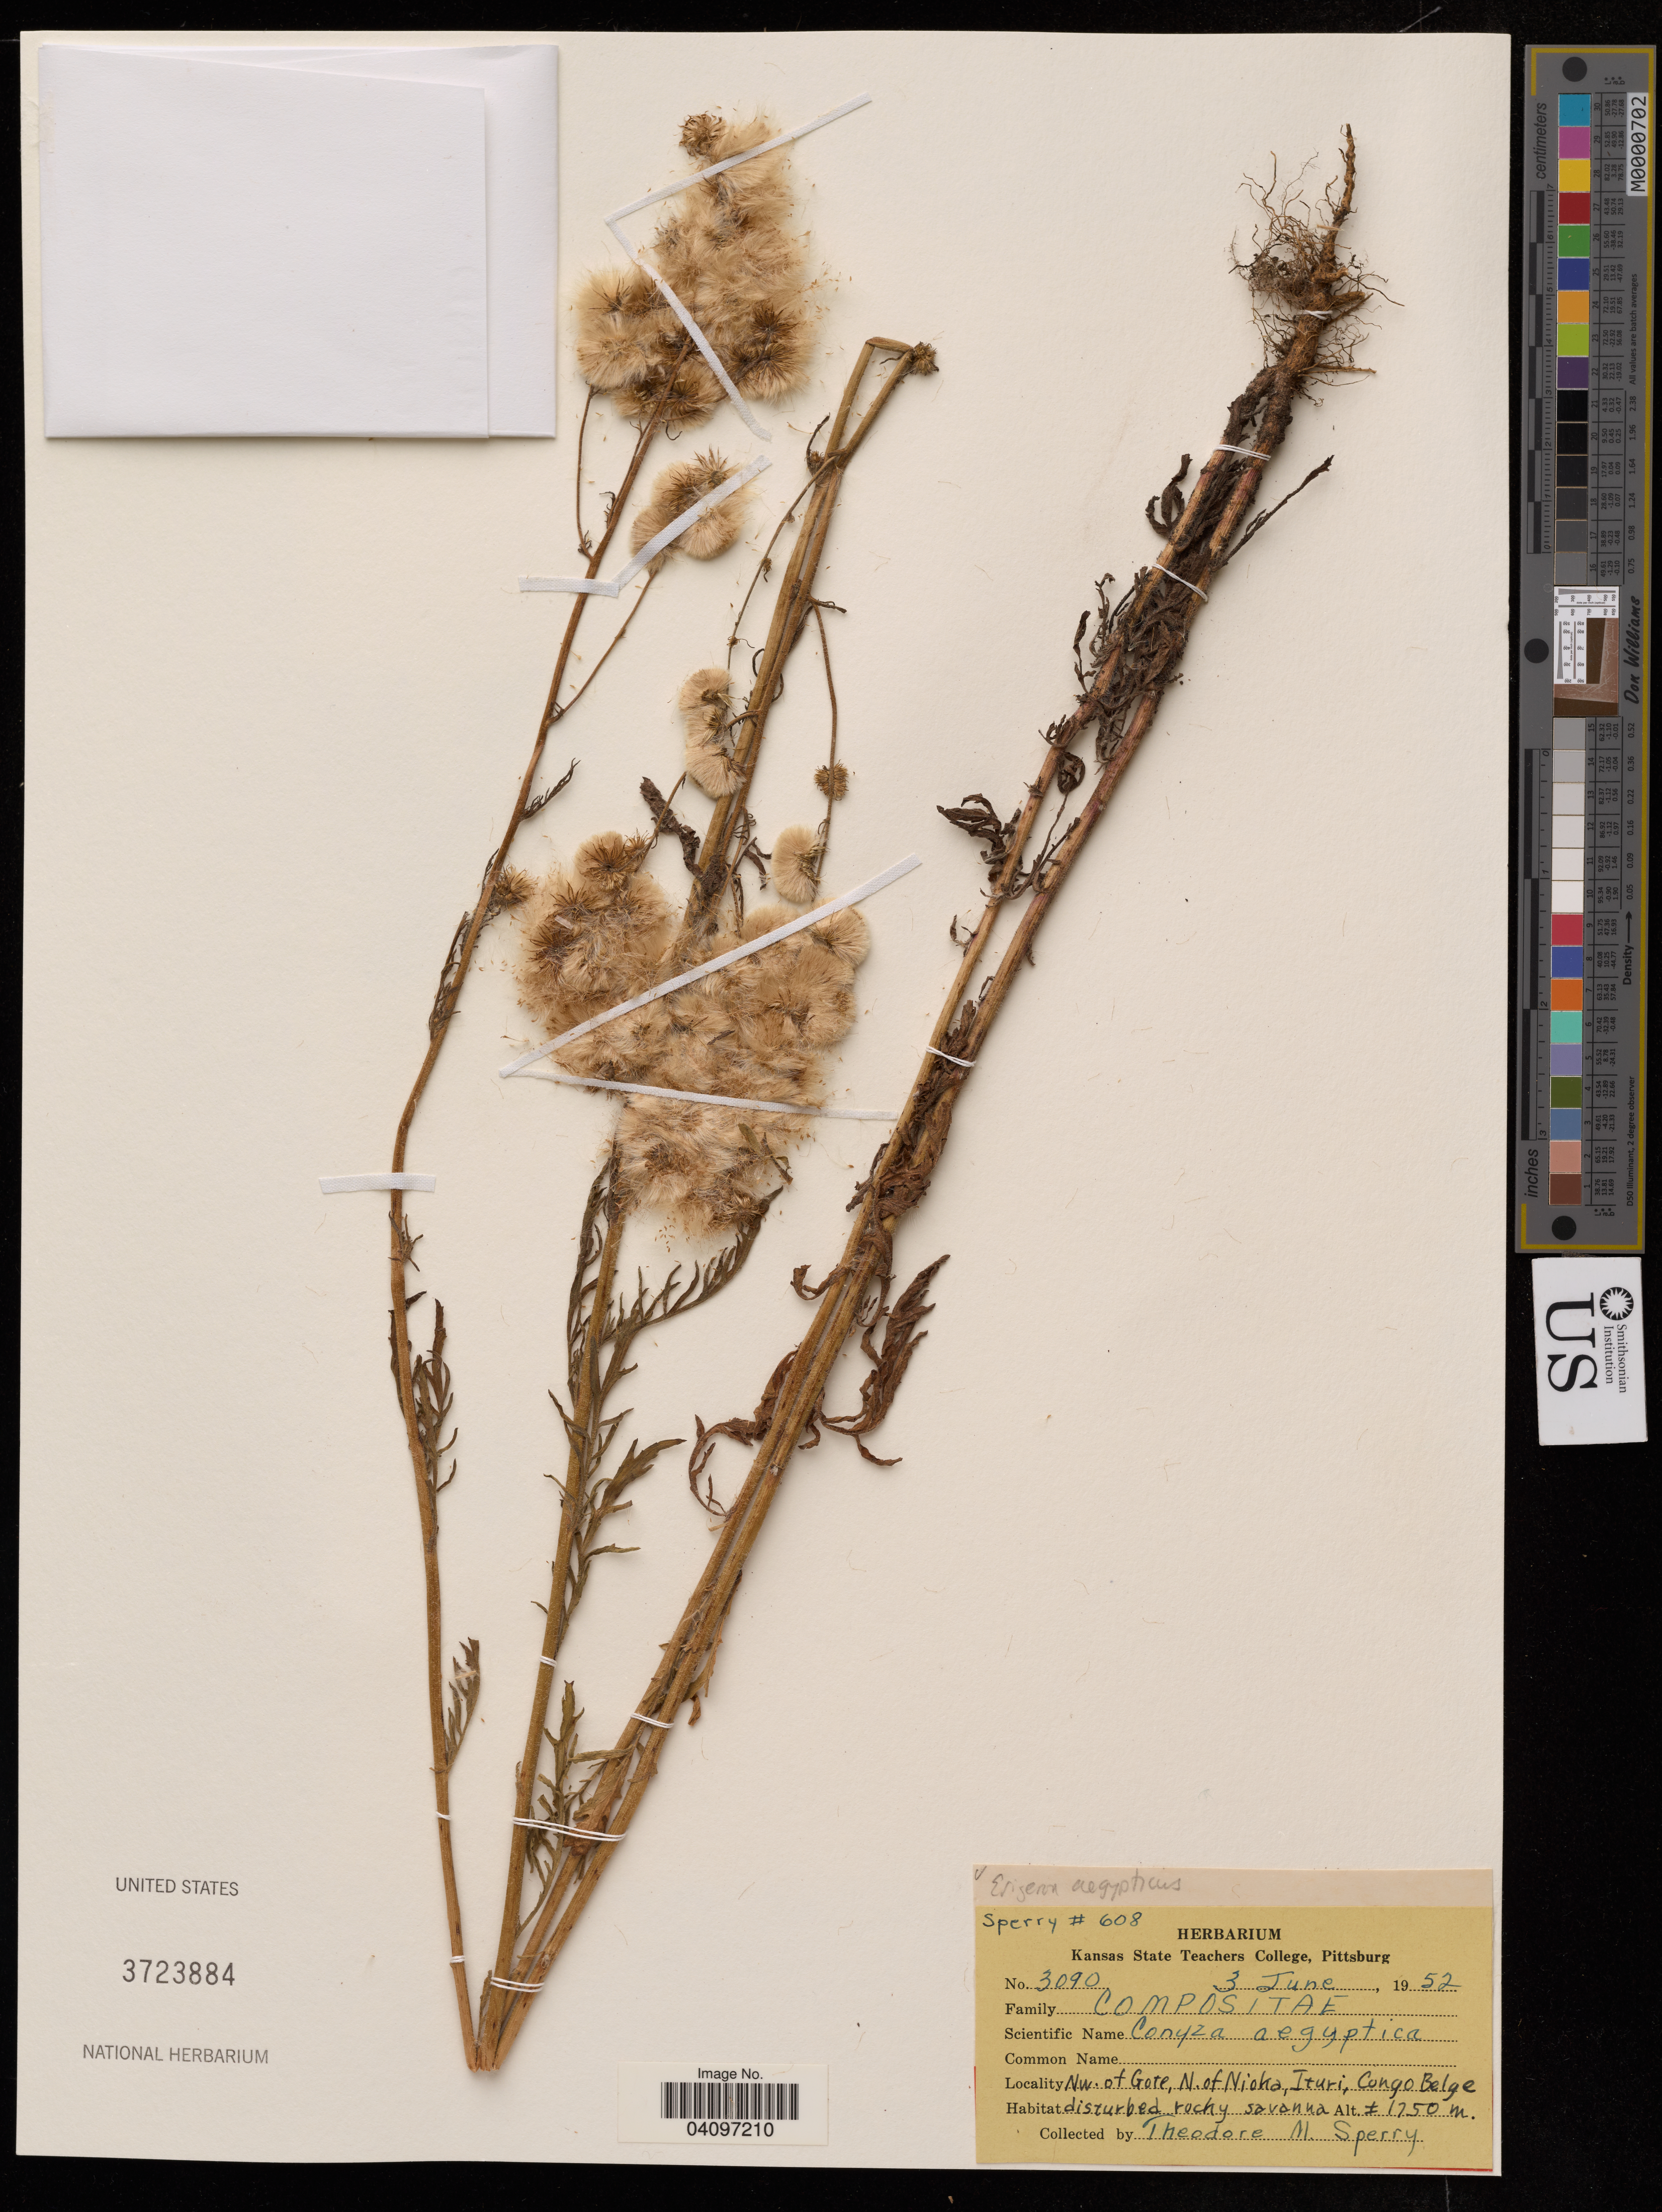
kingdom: Plantae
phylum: Tracheophyta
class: Magnoliopsida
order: Asterales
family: Asteraceae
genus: Erigeron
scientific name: Erigeron aegyptiacus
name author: L.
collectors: T. Sperry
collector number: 608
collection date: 1952-06-03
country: Congo, Democratic Republic of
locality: Nw. of Gote, N. of Nioka, Ituri.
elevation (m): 1250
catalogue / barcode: US 3723884